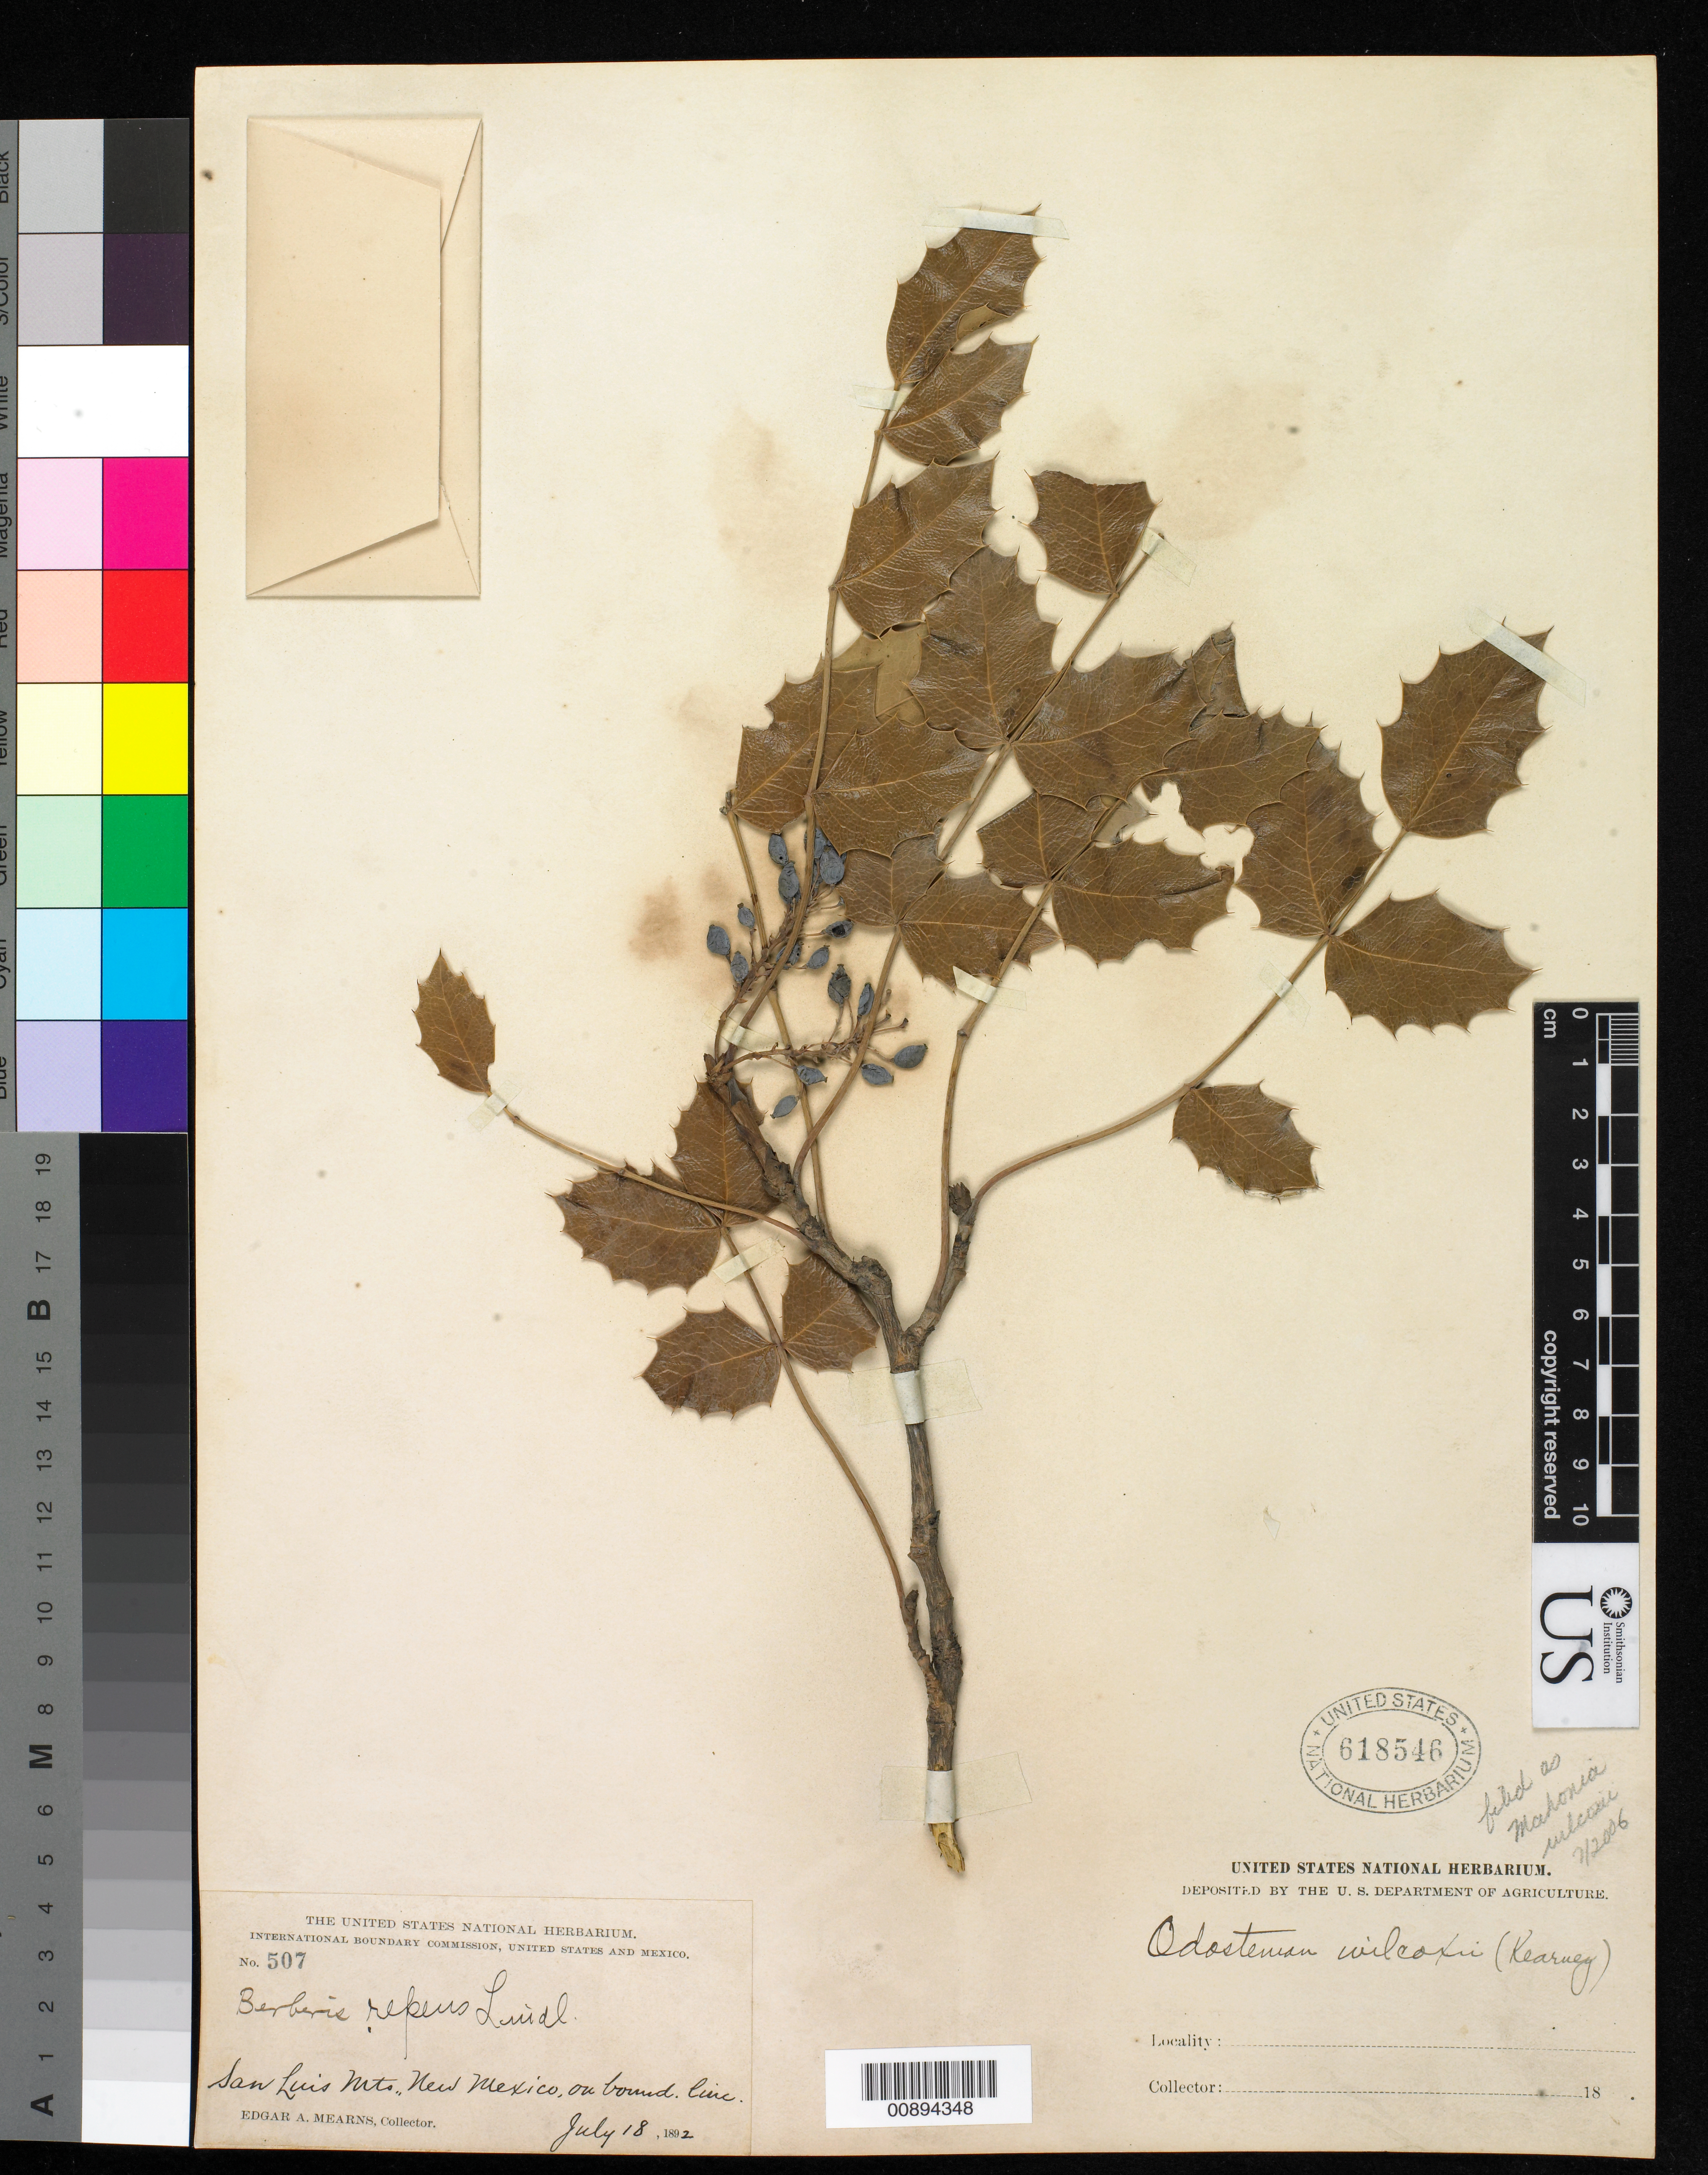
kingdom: Plantae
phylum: Tracheophyta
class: Magnoliopsida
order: Ranunculales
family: Berberidaceae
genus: Mahonia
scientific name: Mahonia wilcoxii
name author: (Kearney) Rehder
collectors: E. A. Mearns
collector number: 507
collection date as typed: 18 Jul 1892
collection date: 1892-07-18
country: United States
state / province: New Mexico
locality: San Luis Mts., New Mexico, on boundary line.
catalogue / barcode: US 618546